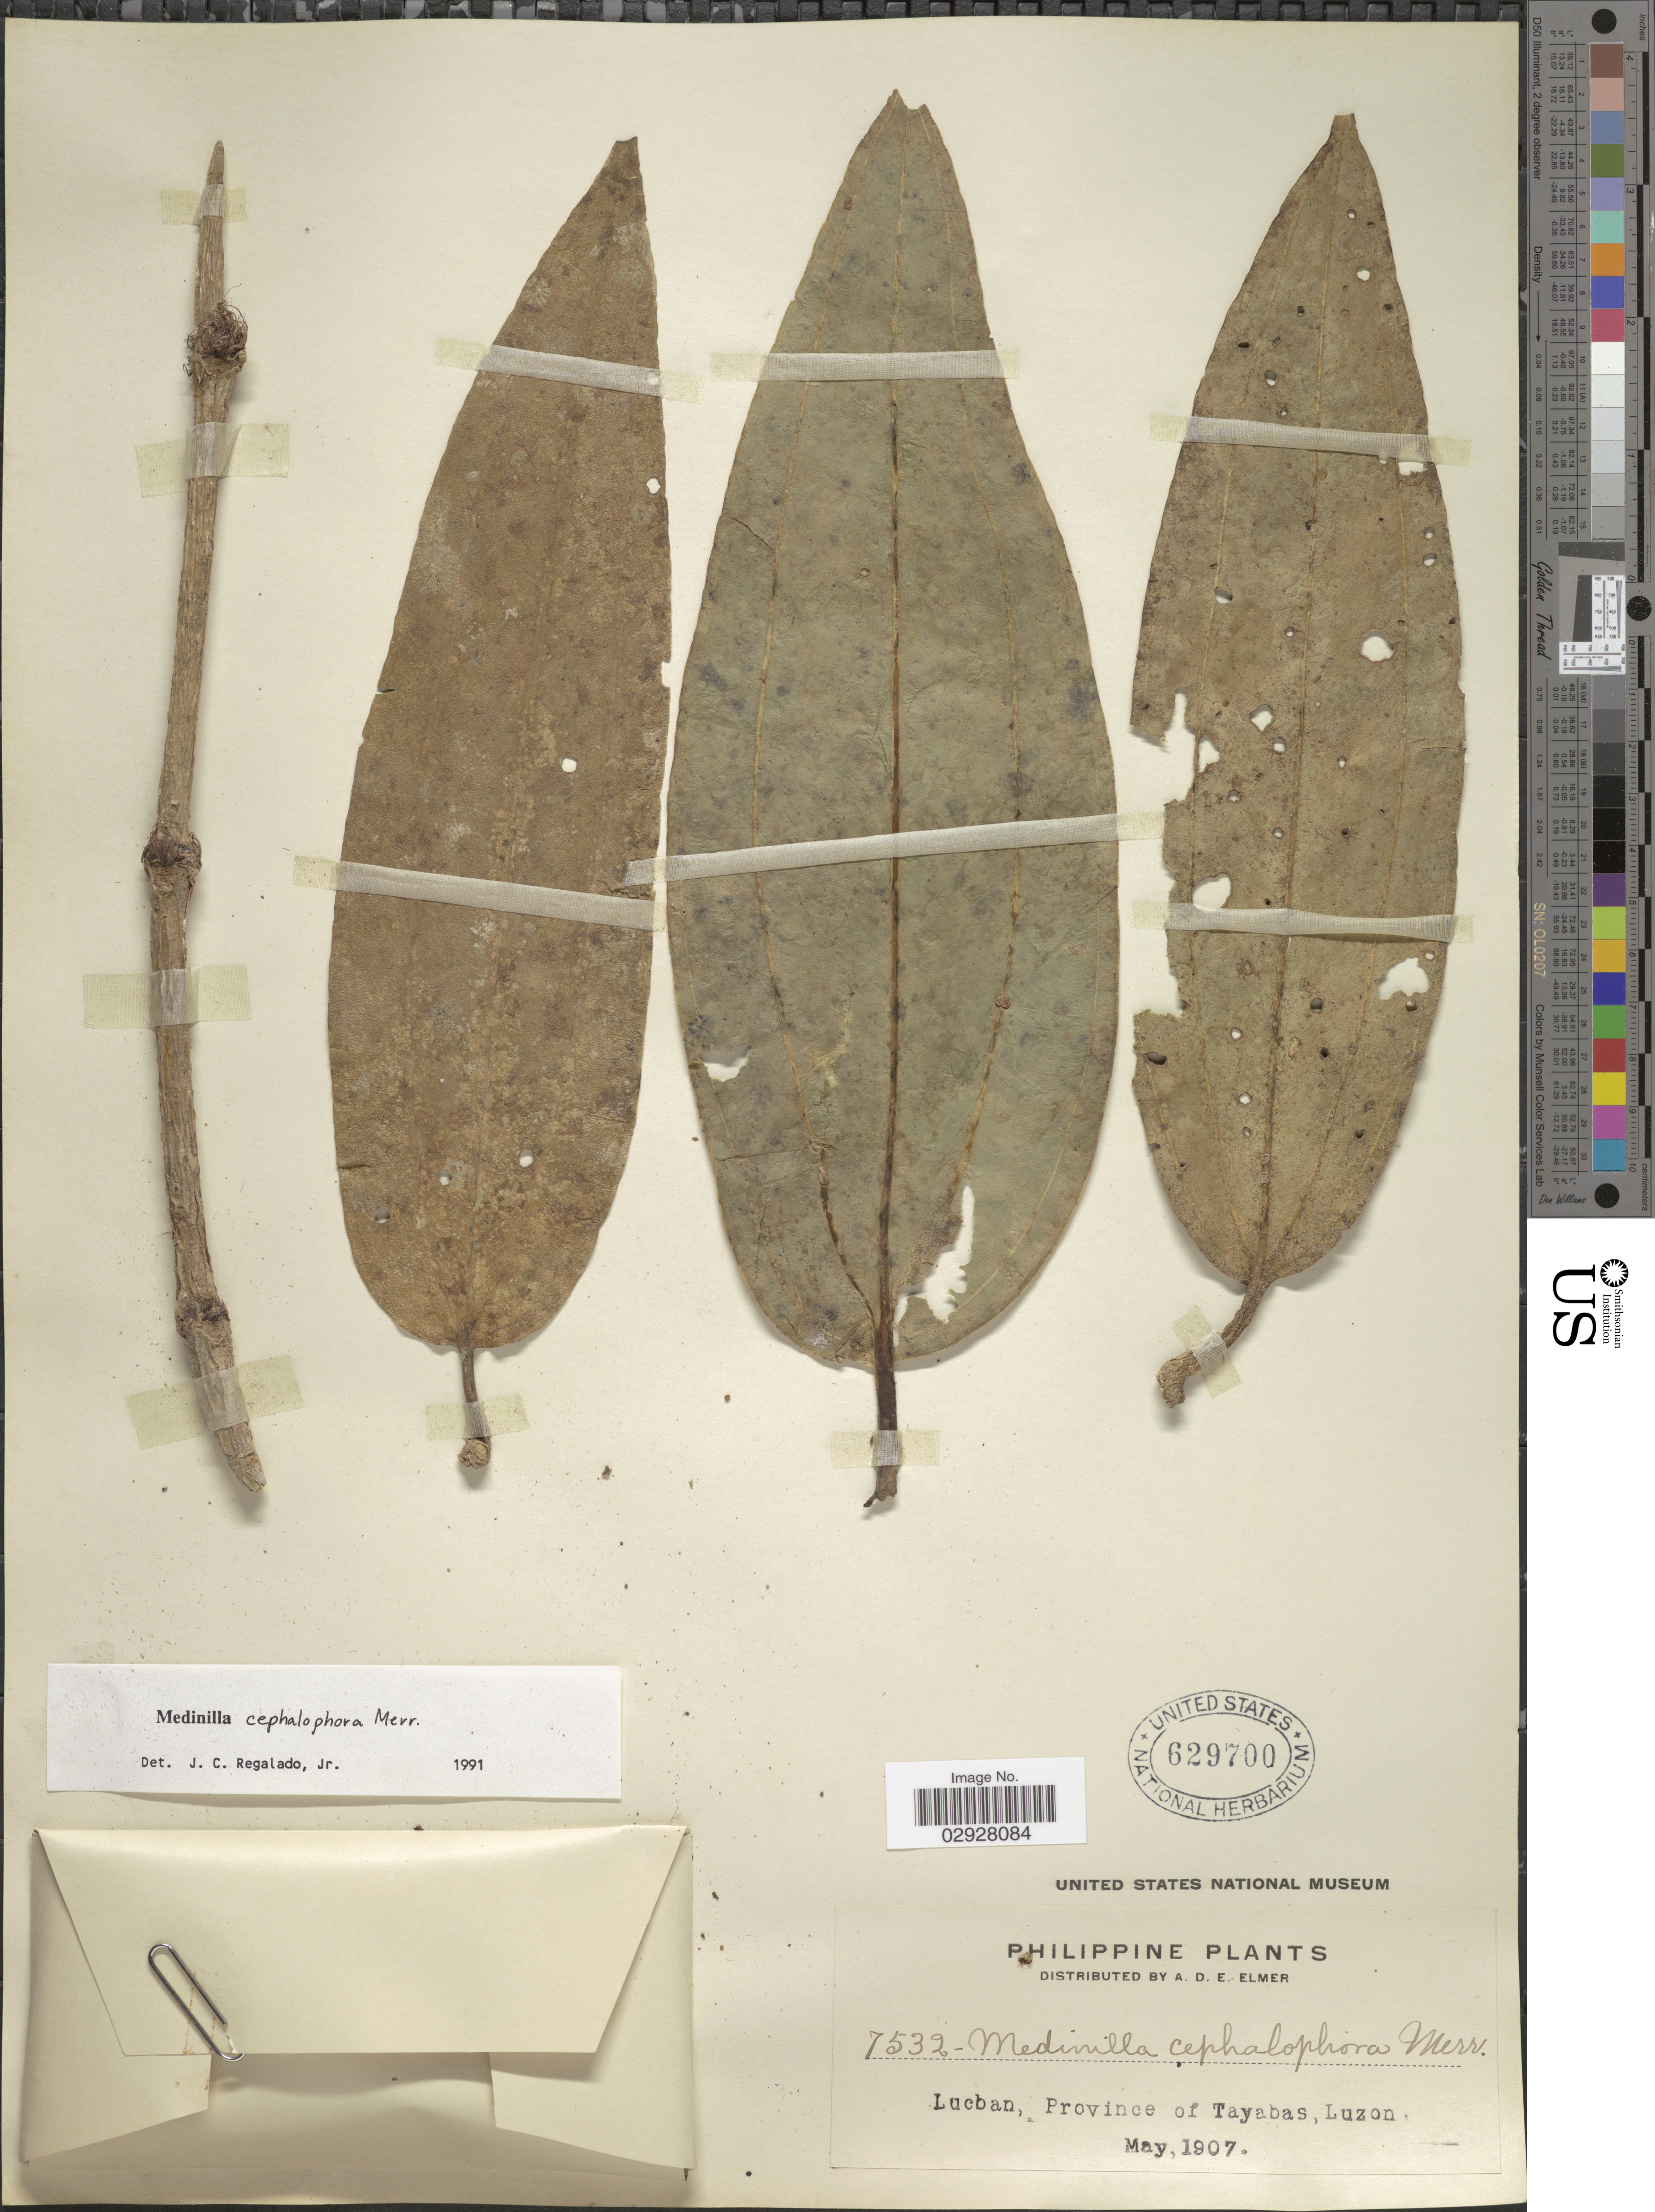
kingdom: Plantae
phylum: Tracheophyta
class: Magnoliopsida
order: Myrtales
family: Melastomataceae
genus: Medinilla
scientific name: Medinilla cephalophora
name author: Merr.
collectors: A. D. E. Elmer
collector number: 7532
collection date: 1907-05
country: Philippines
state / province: Calabarzon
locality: Lucban, Province of Tayabas, Luzon.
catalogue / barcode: US 629700